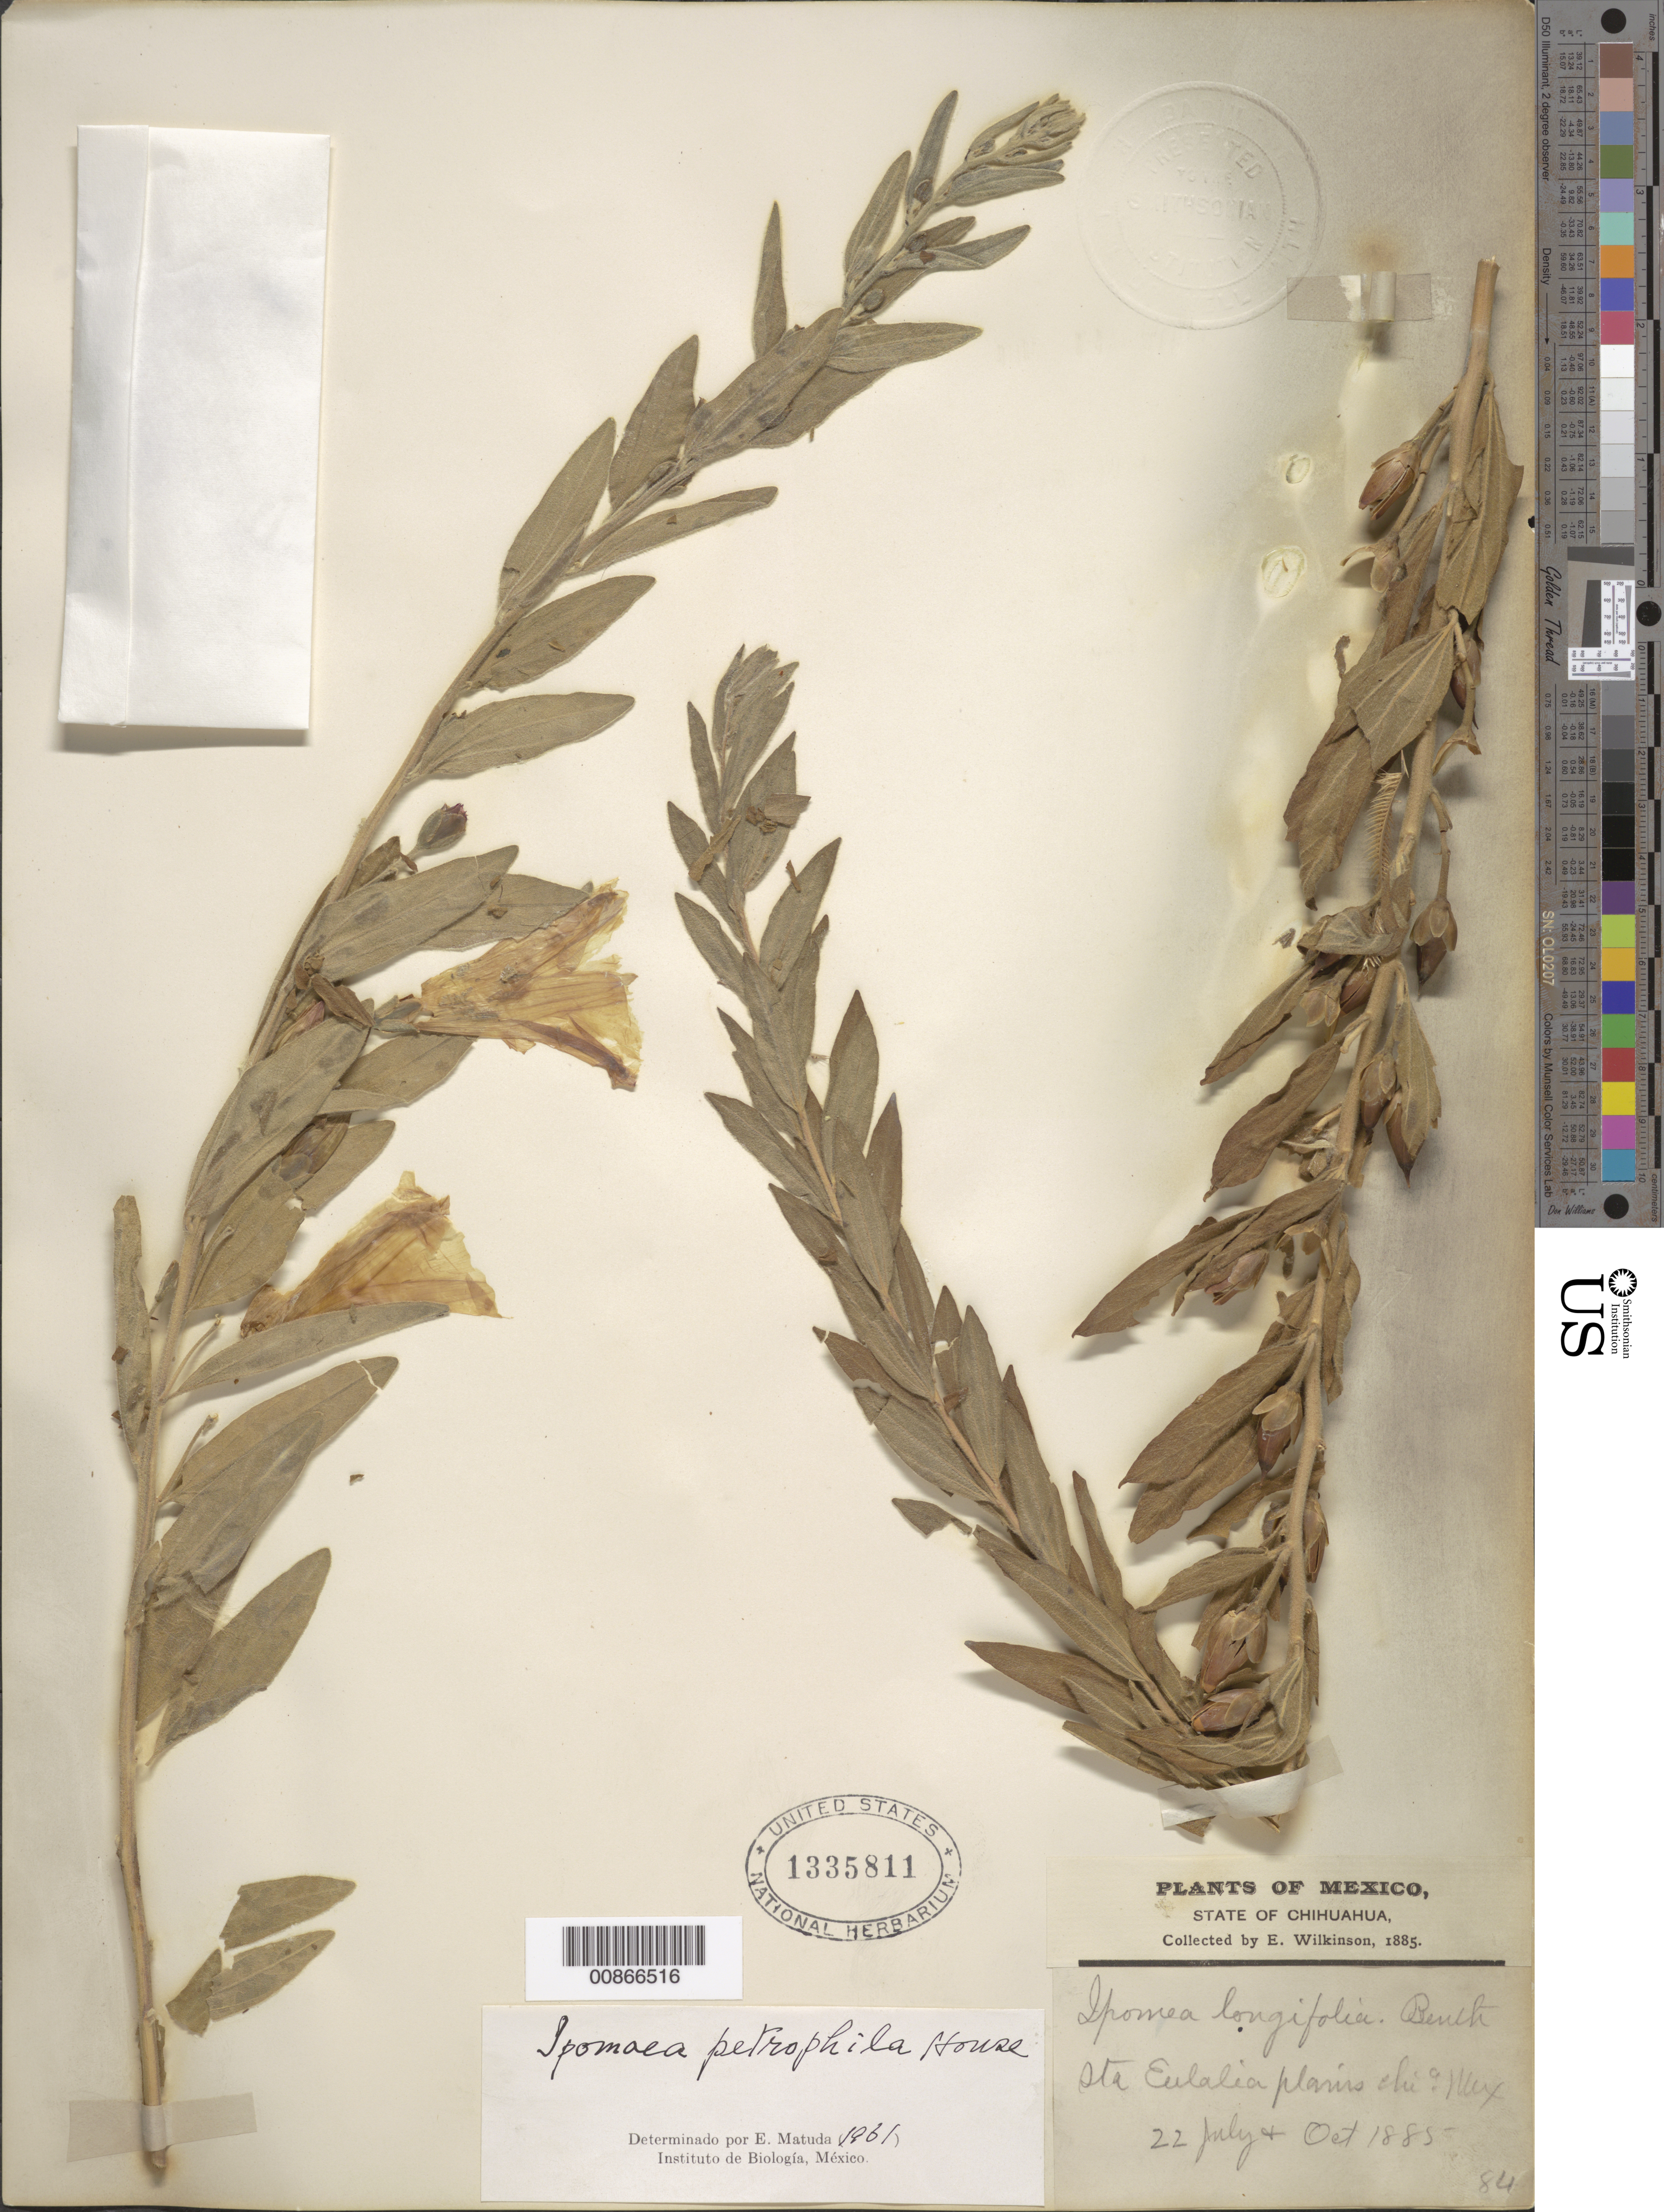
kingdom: Plantae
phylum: Tracheophyta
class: Magnoliopsida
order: Solanales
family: Convolvulaceae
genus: Ipomoea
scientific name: Ipomoea petrophila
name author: House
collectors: E. Wilkinson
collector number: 84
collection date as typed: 22 Jul 1885 to -- Oct 1885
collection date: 1885-07-22/1885-10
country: Mexico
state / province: Chihuahua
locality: Sta. Eulalia plains, Chihuahua.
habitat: Plains.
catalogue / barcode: US 1335811